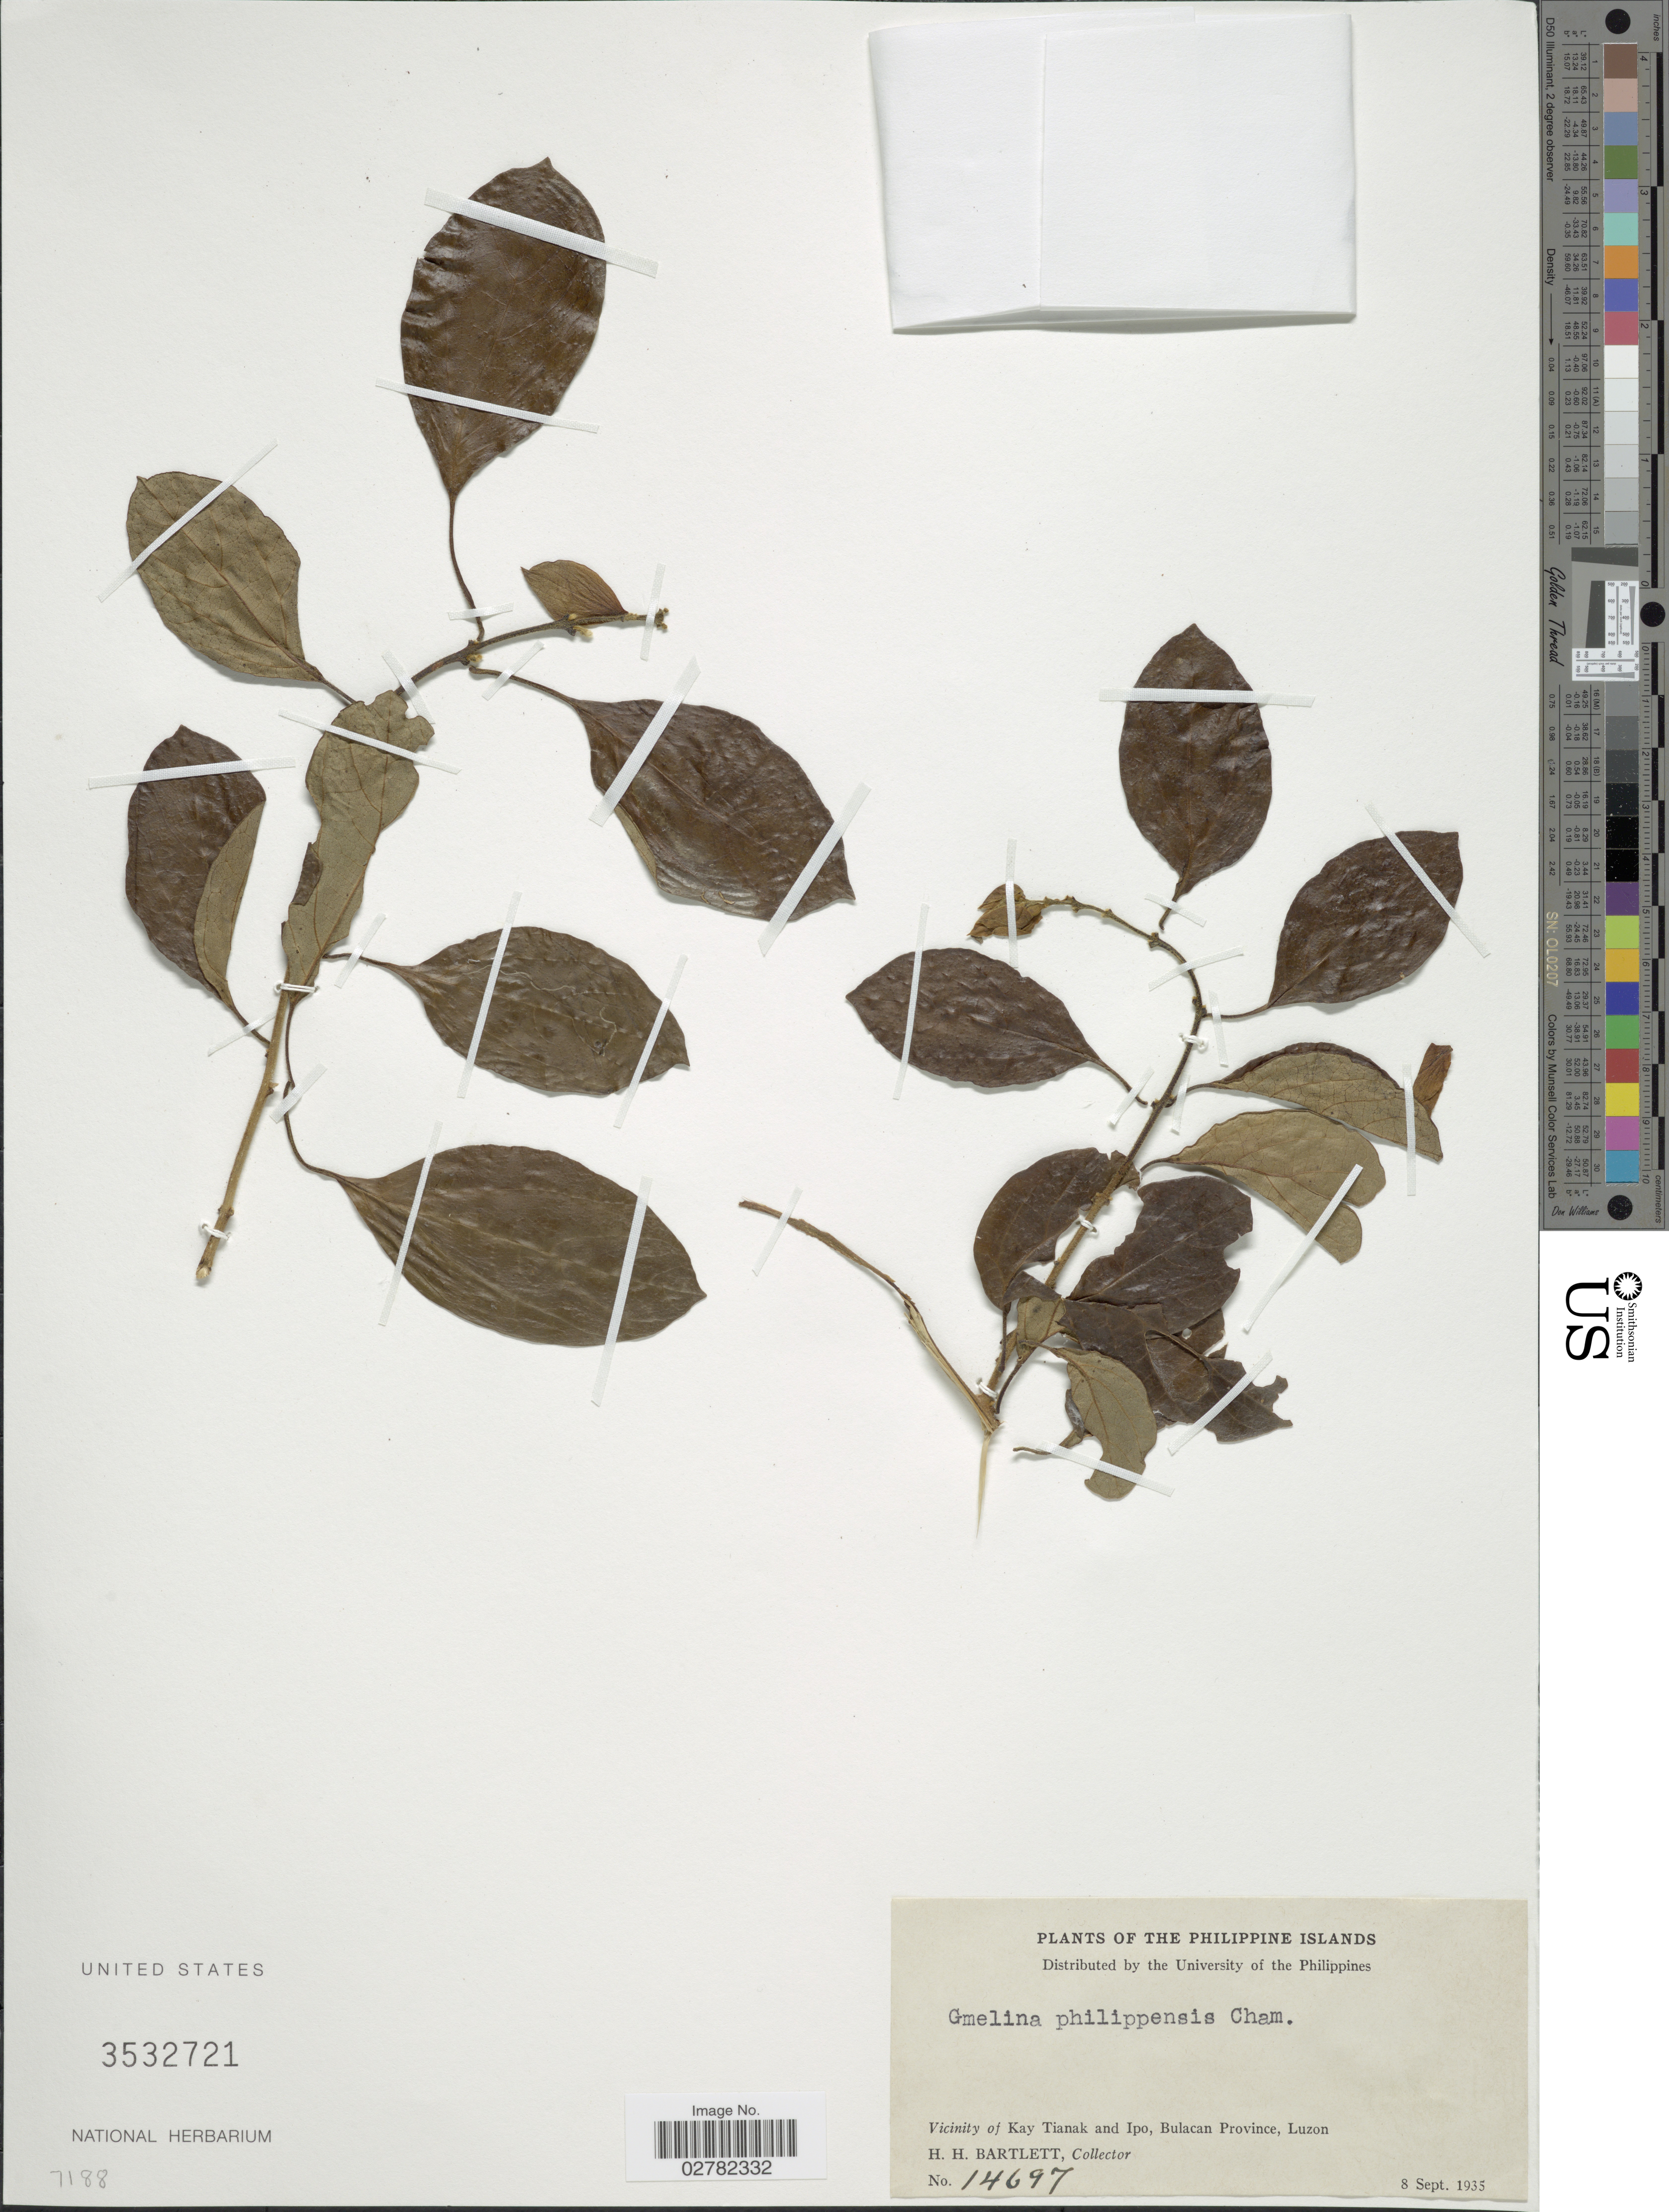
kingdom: Plantae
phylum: Tracheophyta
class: Magnoliopsida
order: Lamiales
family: Lamiaceae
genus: Gmelina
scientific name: Gmelina philippinensis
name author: Cham.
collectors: H. H. Bartlett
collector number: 14697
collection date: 1935-09-08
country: Philippines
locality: The Philippine Islands. Vicinity of Kay Tianak and Ipo, Bulacan Province, Luzon.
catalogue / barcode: US 3532721